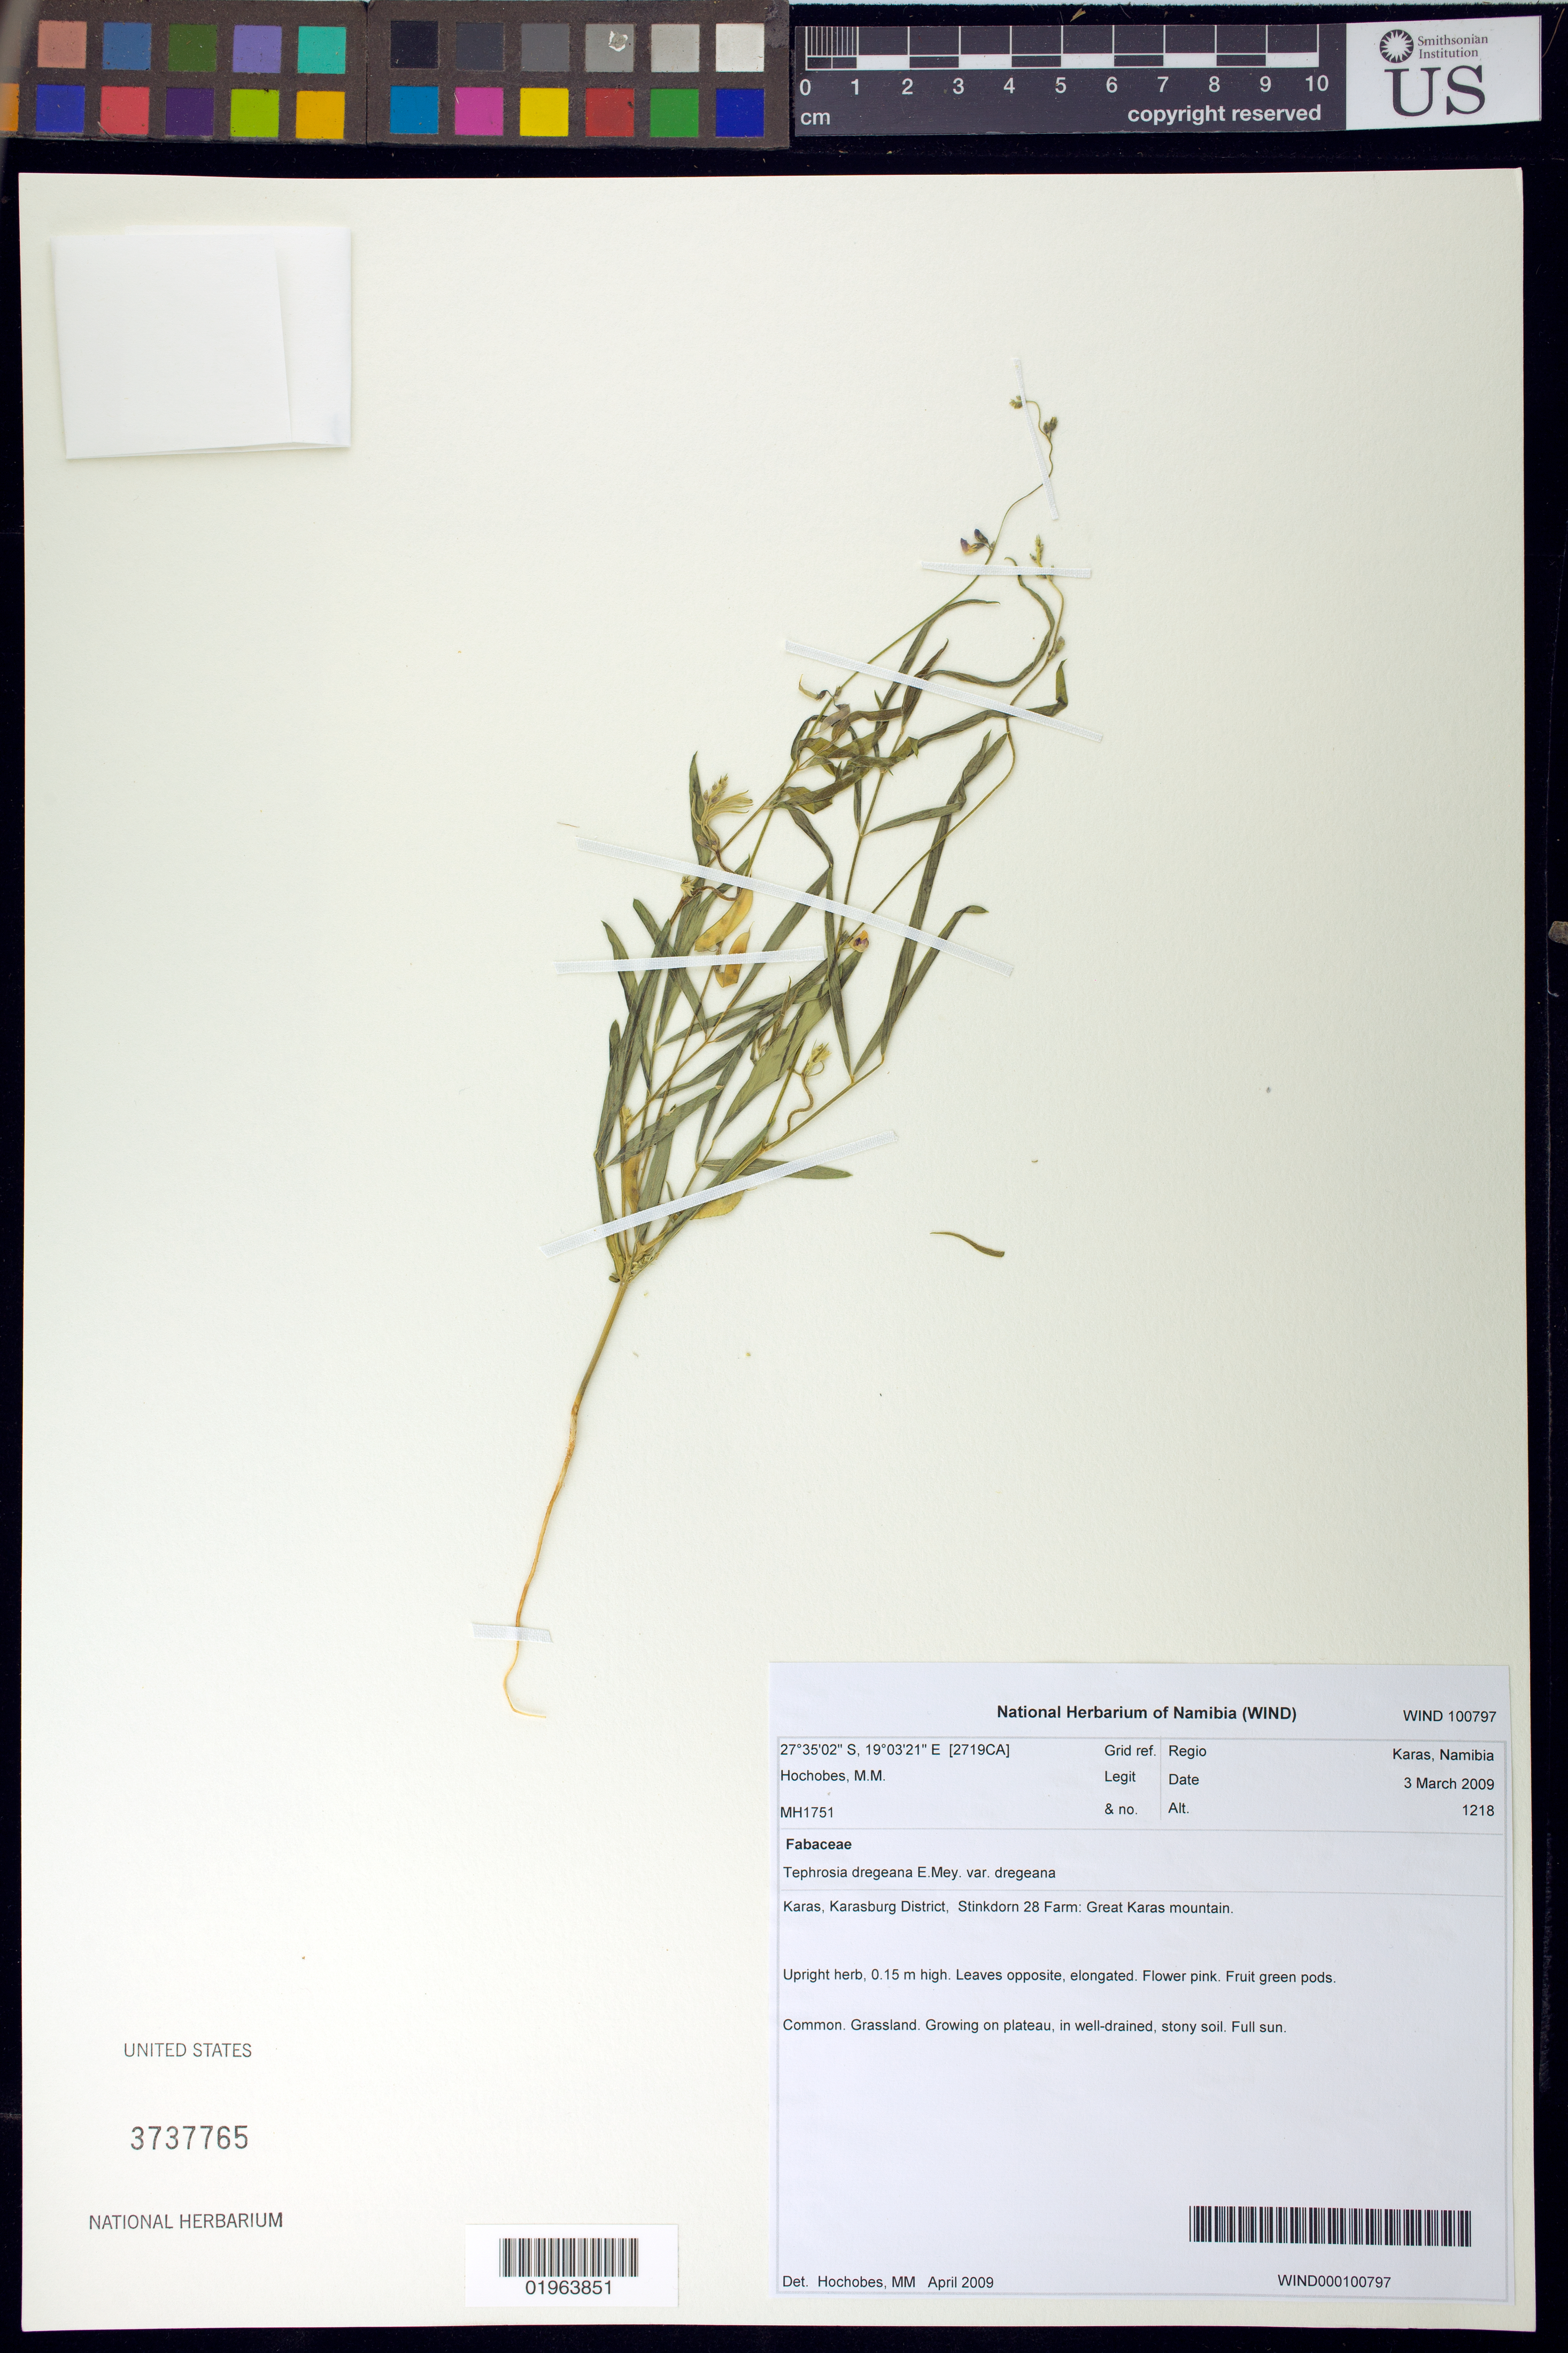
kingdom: Plantae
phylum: Tracheophyta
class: Magnoliopsida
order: Fabales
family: Fabaceae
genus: Tephrosia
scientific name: Tephrosia dregeana var. dregeana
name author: E. Mey.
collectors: M. Hochobes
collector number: MH1751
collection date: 2009-03-03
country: Namibia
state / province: Karas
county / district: Karasburg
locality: Stinkdorn 28 Farm, Great Karas Mts.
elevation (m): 1218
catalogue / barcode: US 3737765